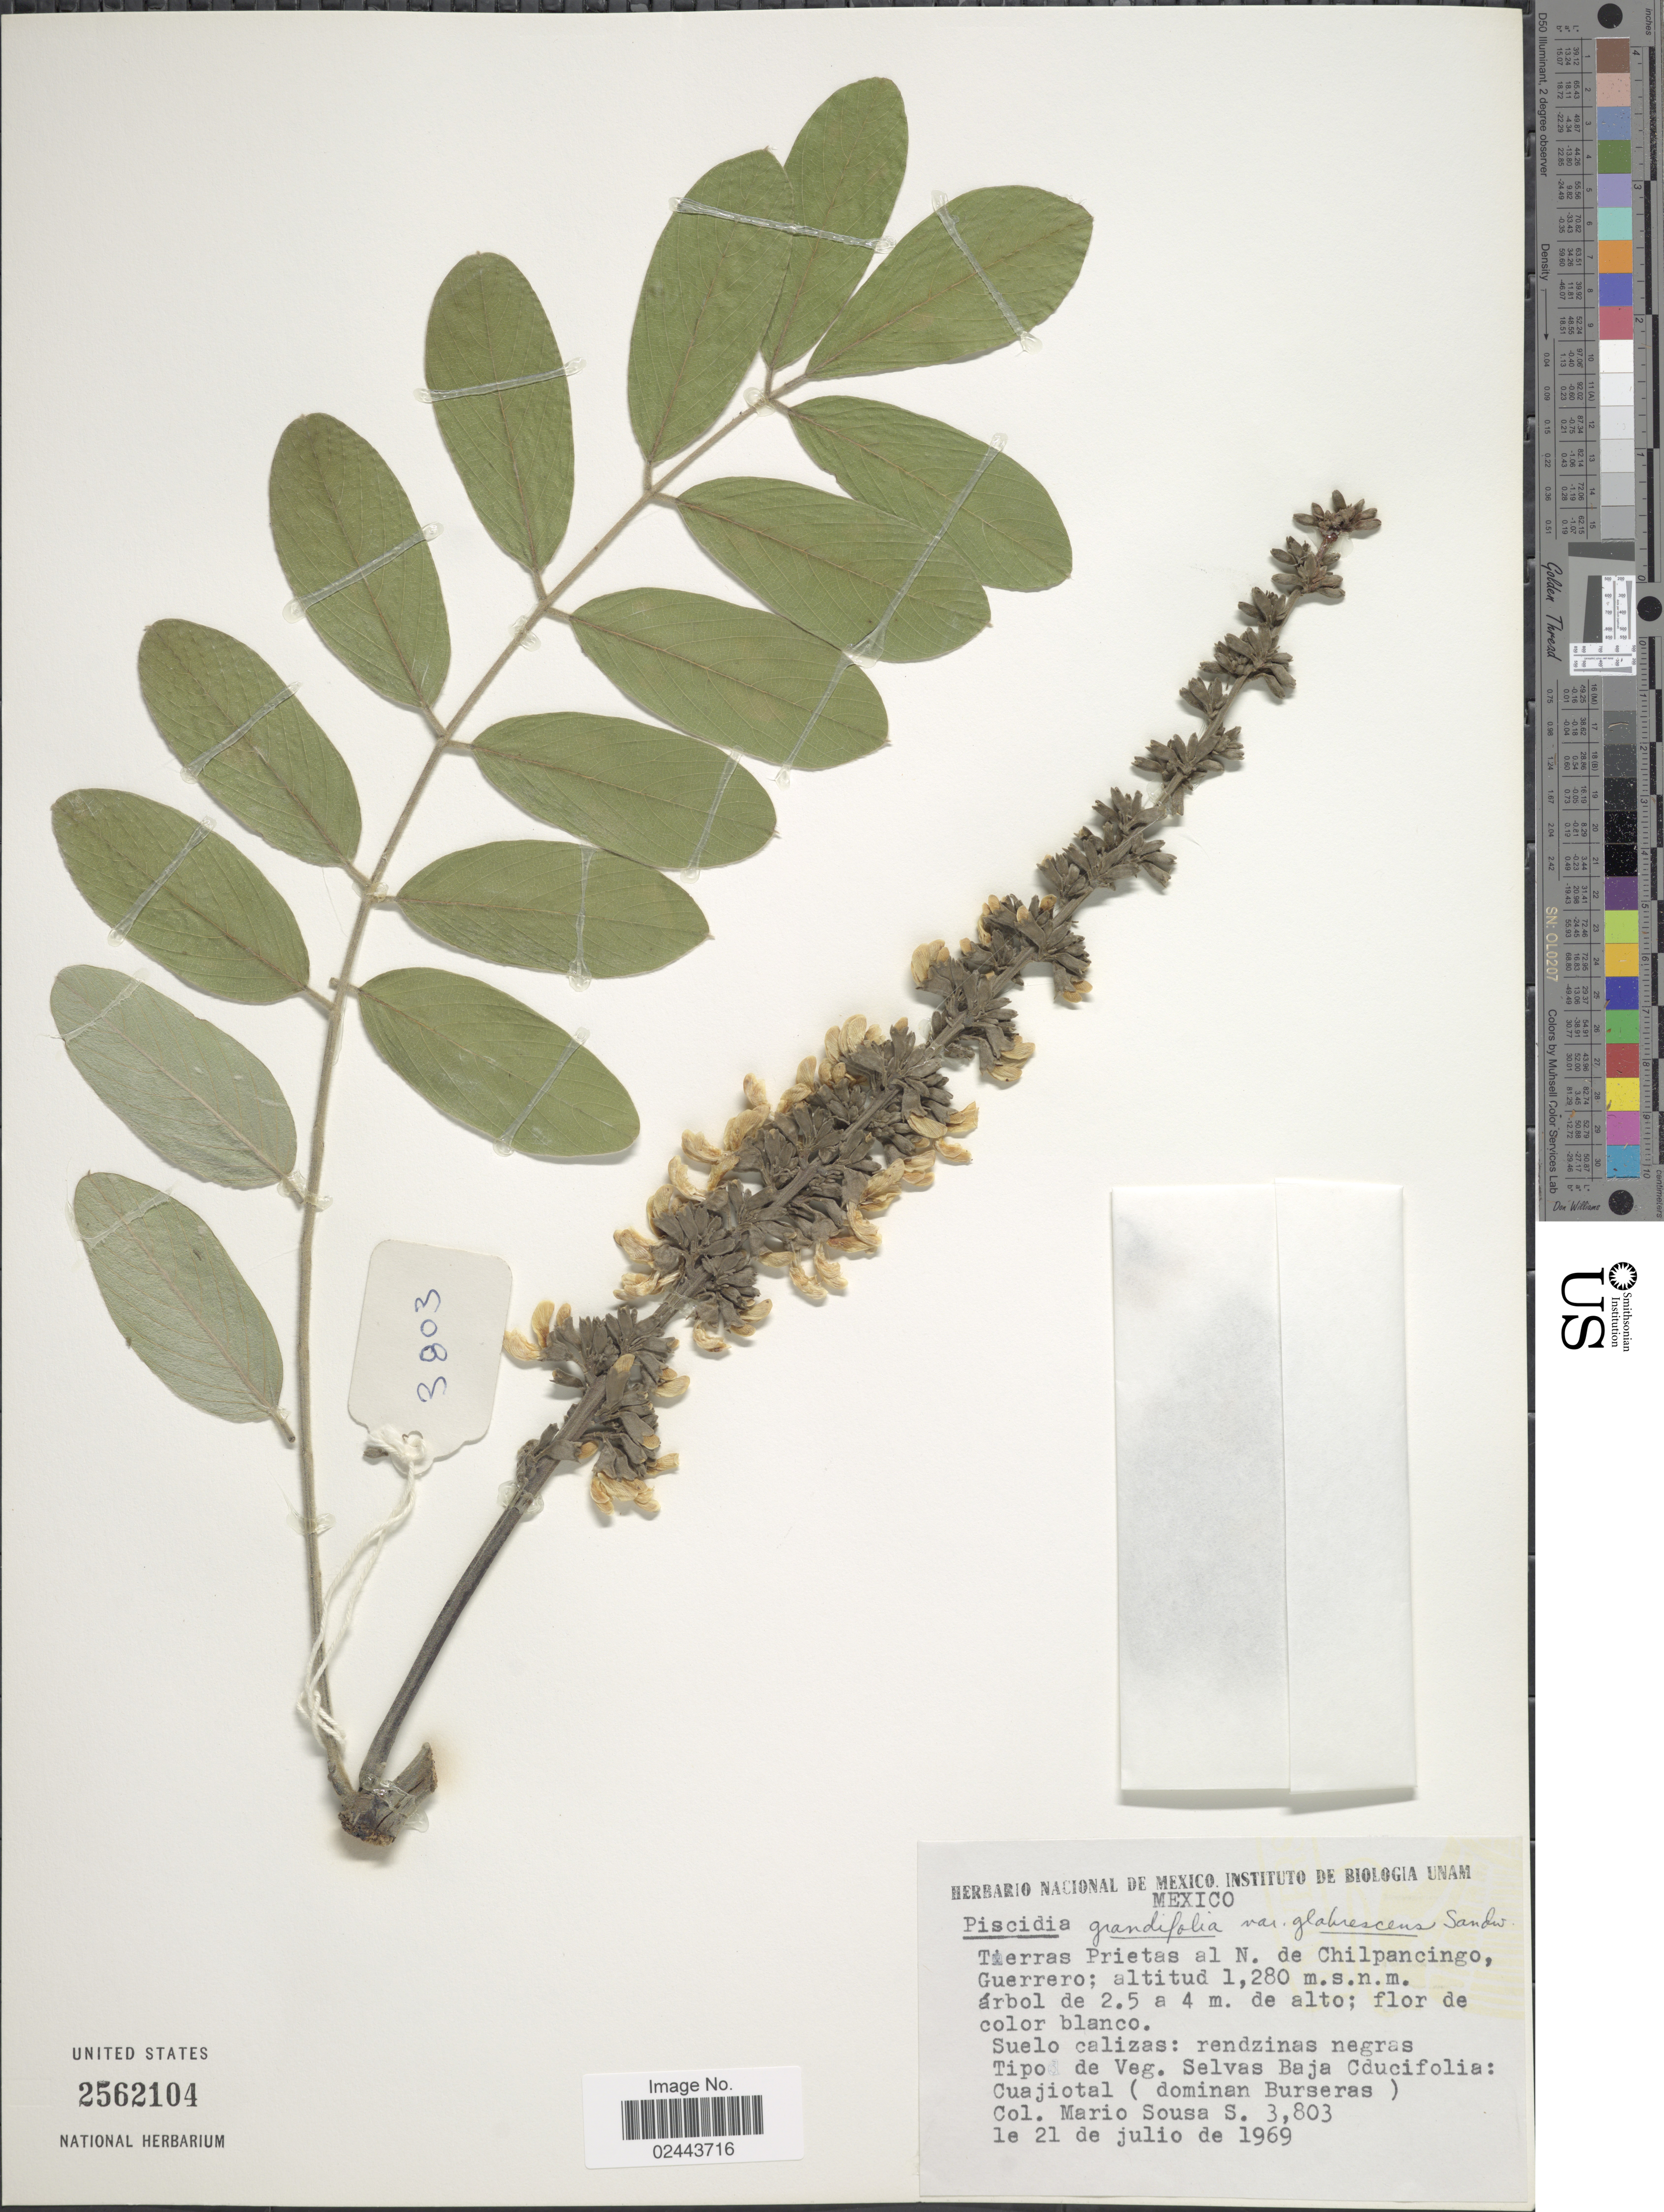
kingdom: Plantae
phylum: Tracheophyta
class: Magnoliopsida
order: Fabales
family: Fabaceae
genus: Piscidia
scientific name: Piscidia grandifolia var. glabrescens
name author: Sandwith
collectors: M. Sousa S.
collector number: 3803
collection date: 1969-07-21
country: Mexico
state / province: Guerrero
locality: Tierras Prietas al N. de Chilpancingo.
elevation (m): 1280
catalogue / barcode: US 2562104